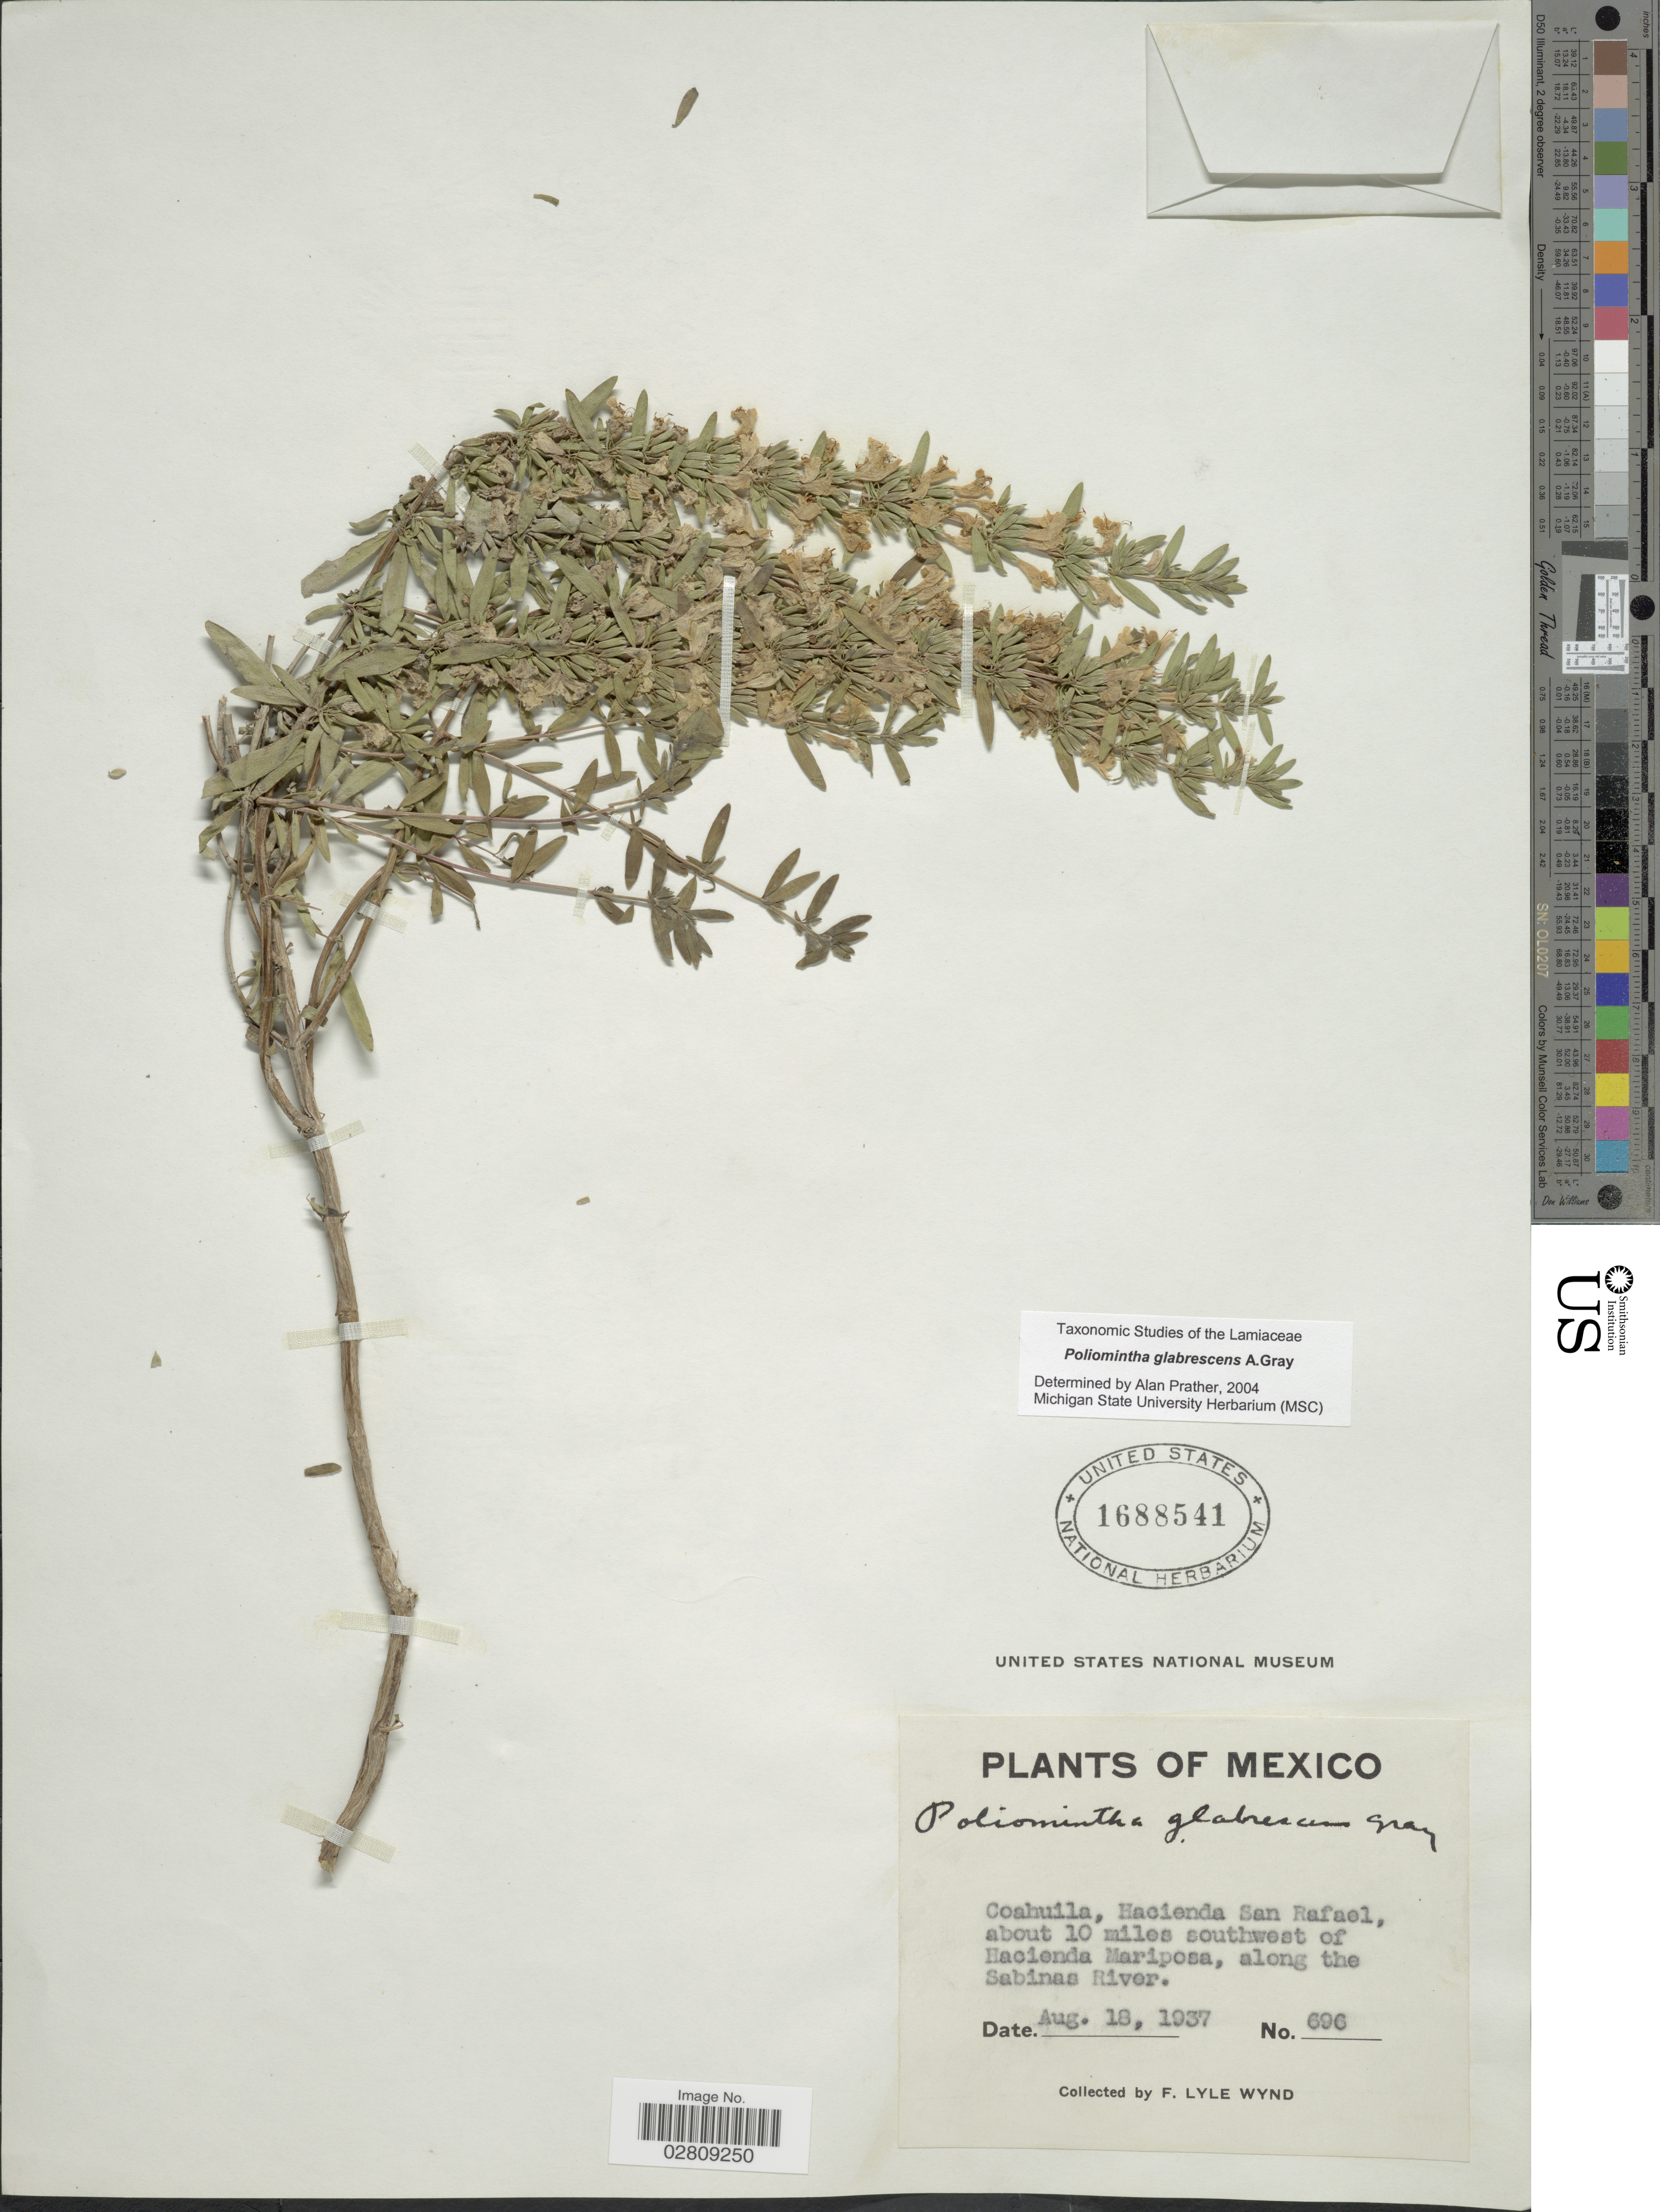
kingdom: Plantae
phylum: Tracheophyta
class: Magnoliopsida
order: Lamiales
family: Lamiaceae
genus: Poliomintha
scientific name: Poliomintha glabrescens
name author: A. Gray in Hemsl.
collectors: F. L. Wynd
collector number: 696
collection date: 1937-08-18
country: Mexico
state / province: Coahuila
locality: Hacienda San Rafael, about 10 miles southwest of Hacienda Mariposa, along the Sabinas River.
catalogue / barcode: US 1688541